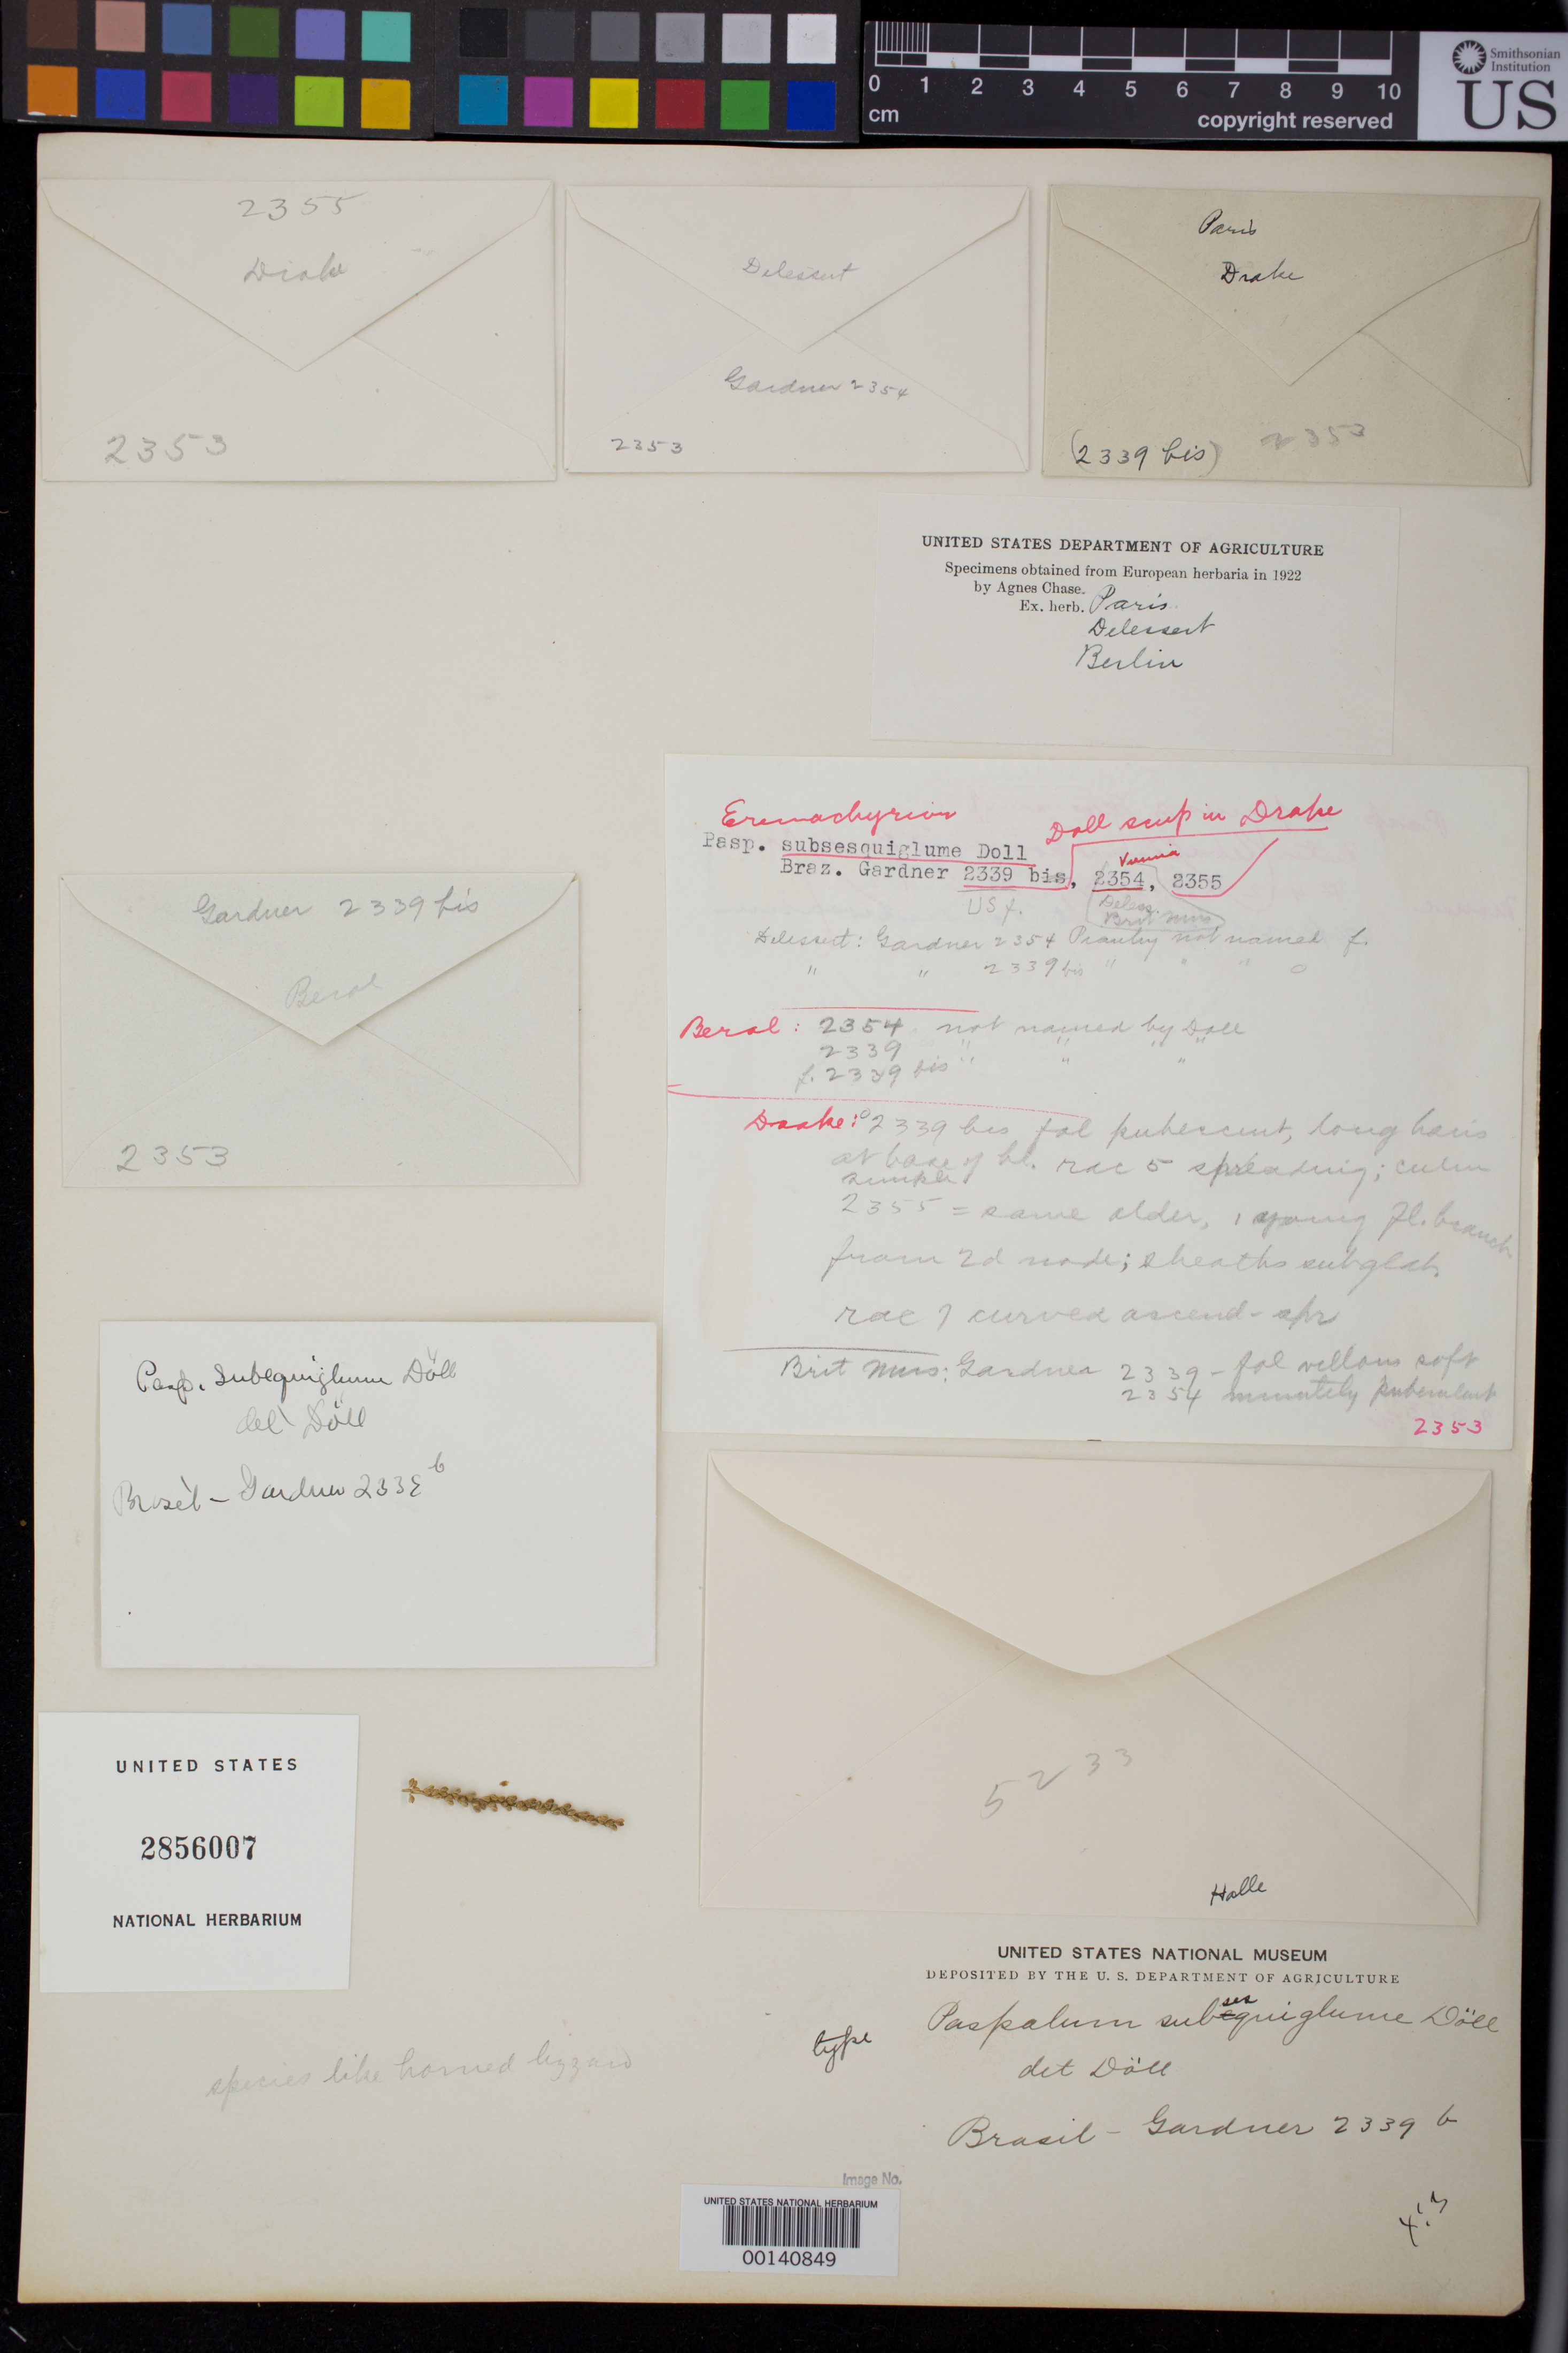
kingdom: Plantae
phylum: Tracheophyta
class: Liliopsida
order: Poales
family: Poaceae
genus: Paspalum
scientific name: Paspalum subsesquiglume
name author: Döll in Mart.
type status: Isosyntype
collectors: G. Gardner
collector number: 2339 bis, 2353, 2354, 2355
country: Brazil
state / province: Piauí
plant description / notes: Several syntype collections mounted on same sheet; mounted with fragmentary material of type specimens ex herb. Paris, ex herb. Delessert, ex herb. Berlin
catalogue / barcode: US 2856007